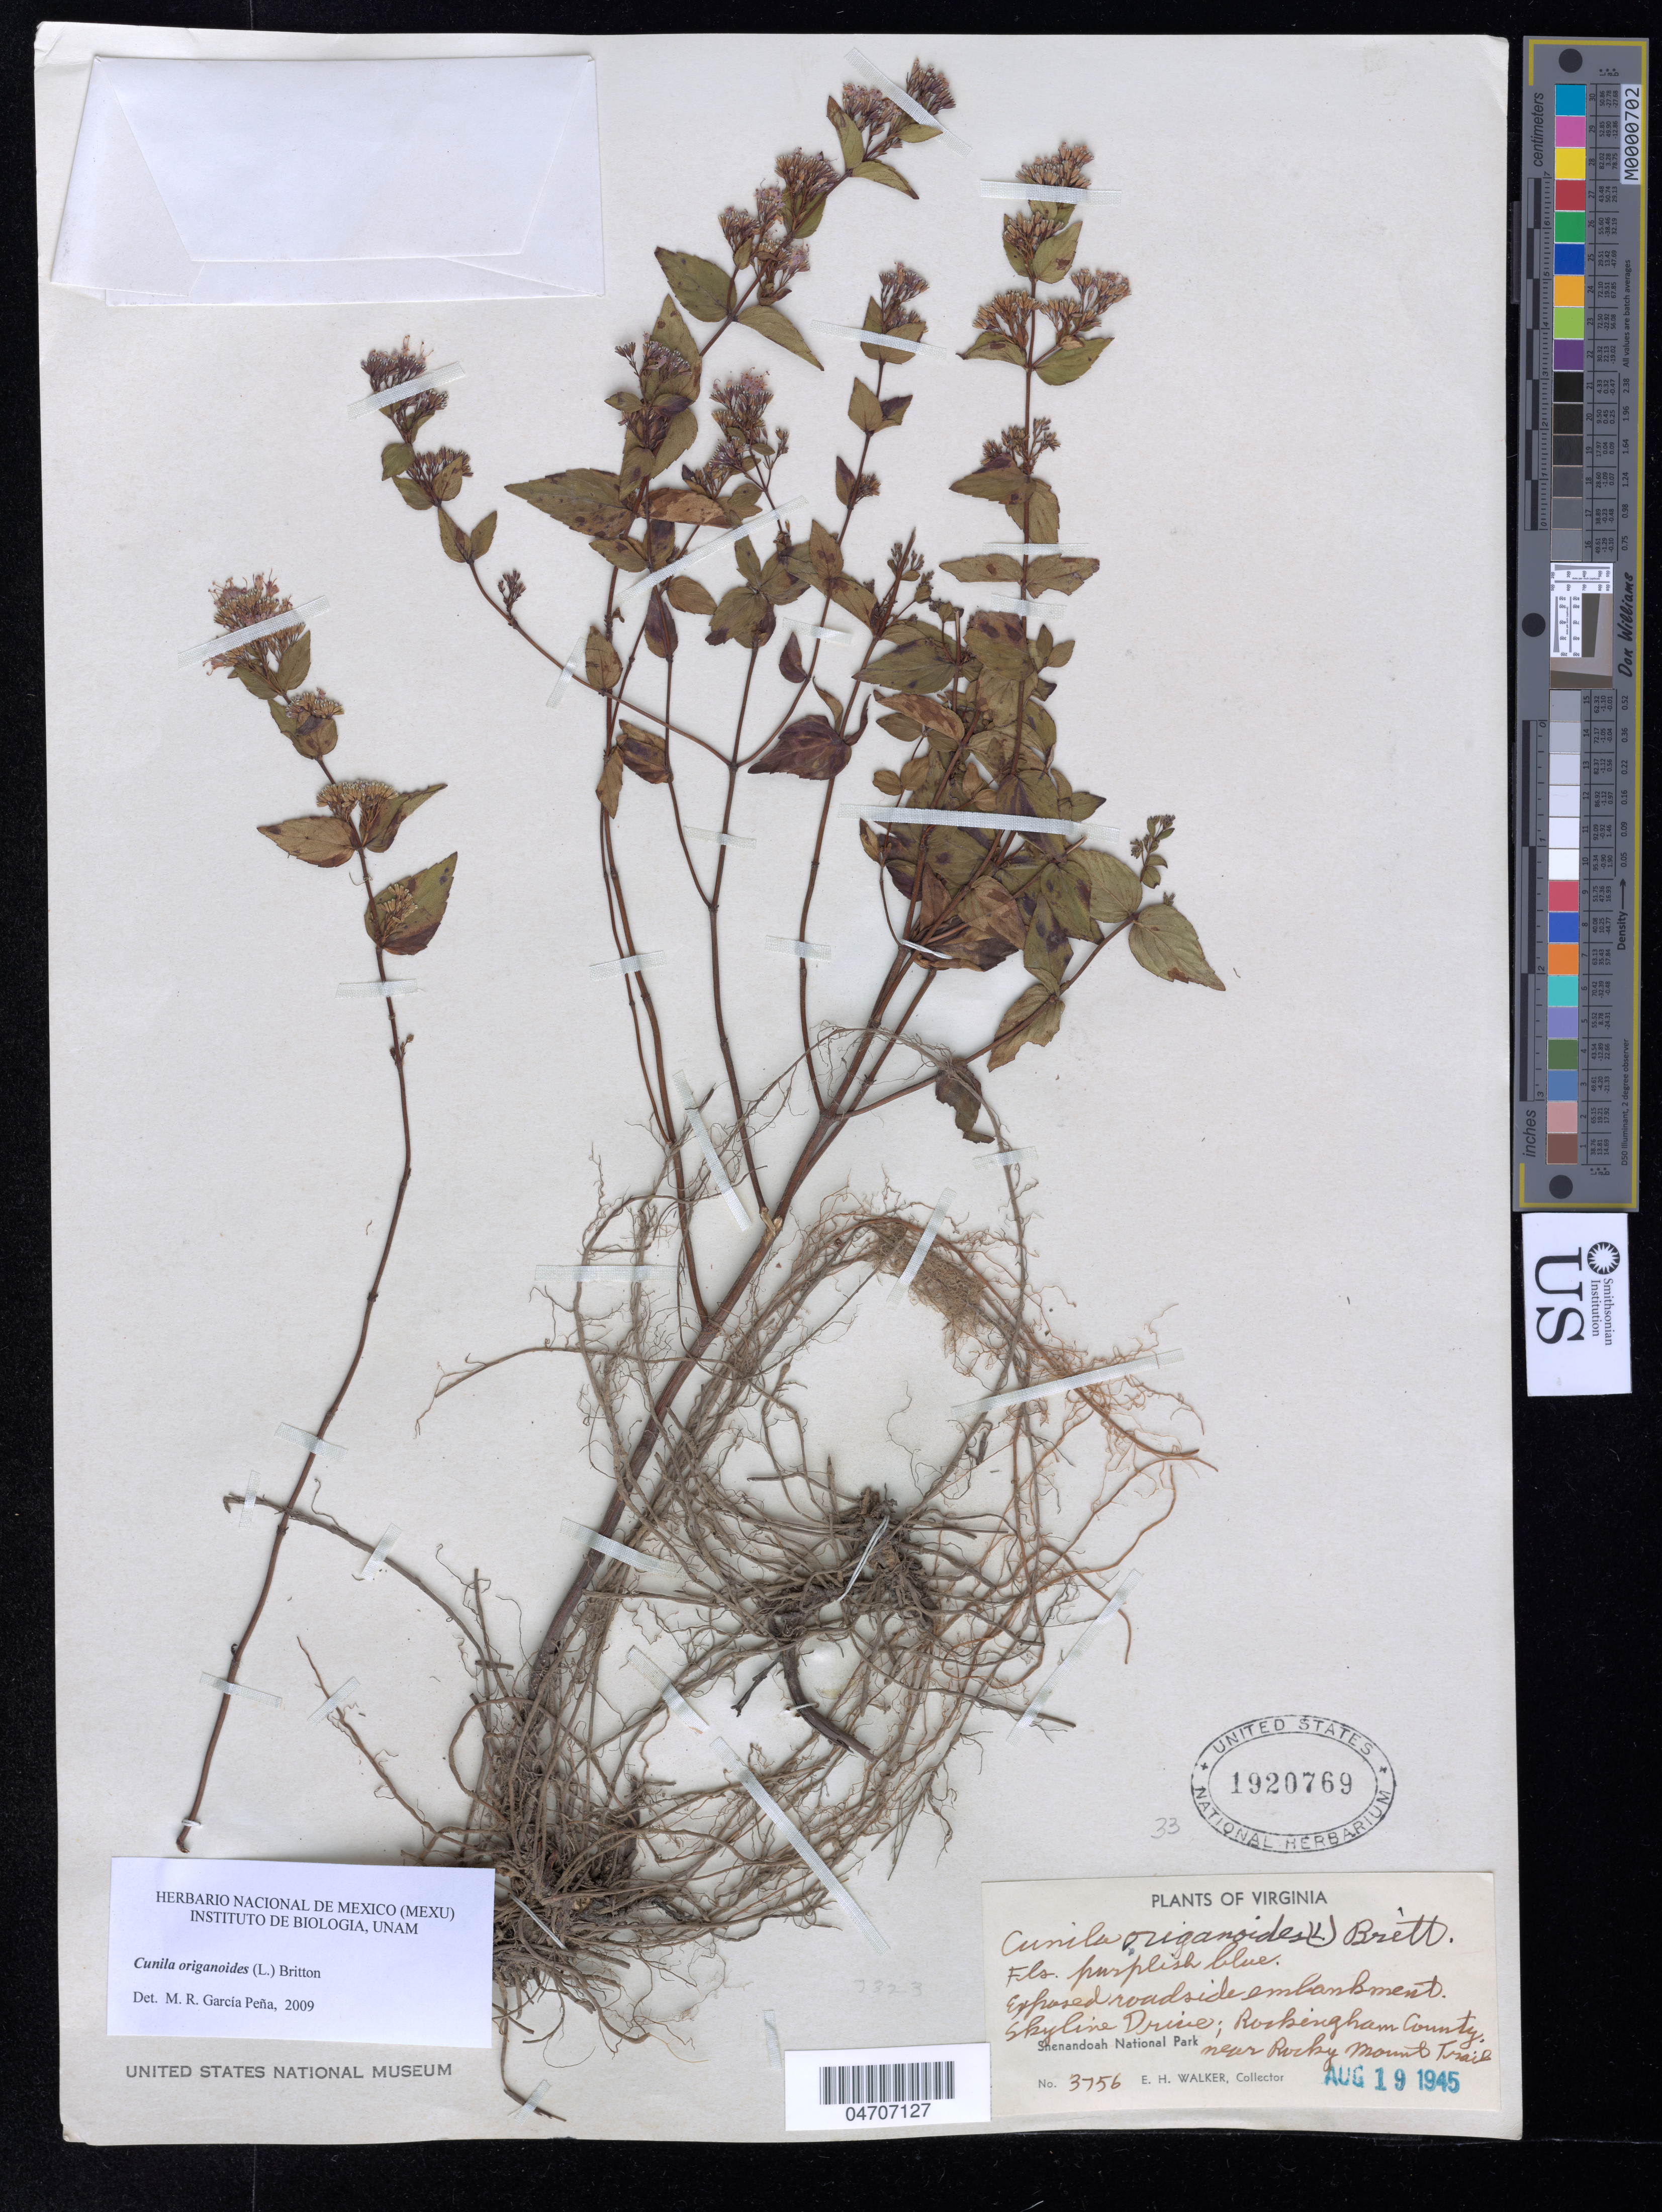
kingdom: Plantae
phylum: Tracheophyta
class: Magnoliopsida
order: Lamiales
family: Lamiaceae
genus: Cunila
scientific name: Cunila origanoides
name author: (L.) Britton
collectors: E. H. Walker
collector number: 3756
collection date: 1945-08-19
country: United States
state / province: Virginia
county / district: Rockingham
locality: Skyline Drive; Rockingham County, near Rocky Mount Trail. Shenandoah National Park.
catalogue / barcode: US 1920769